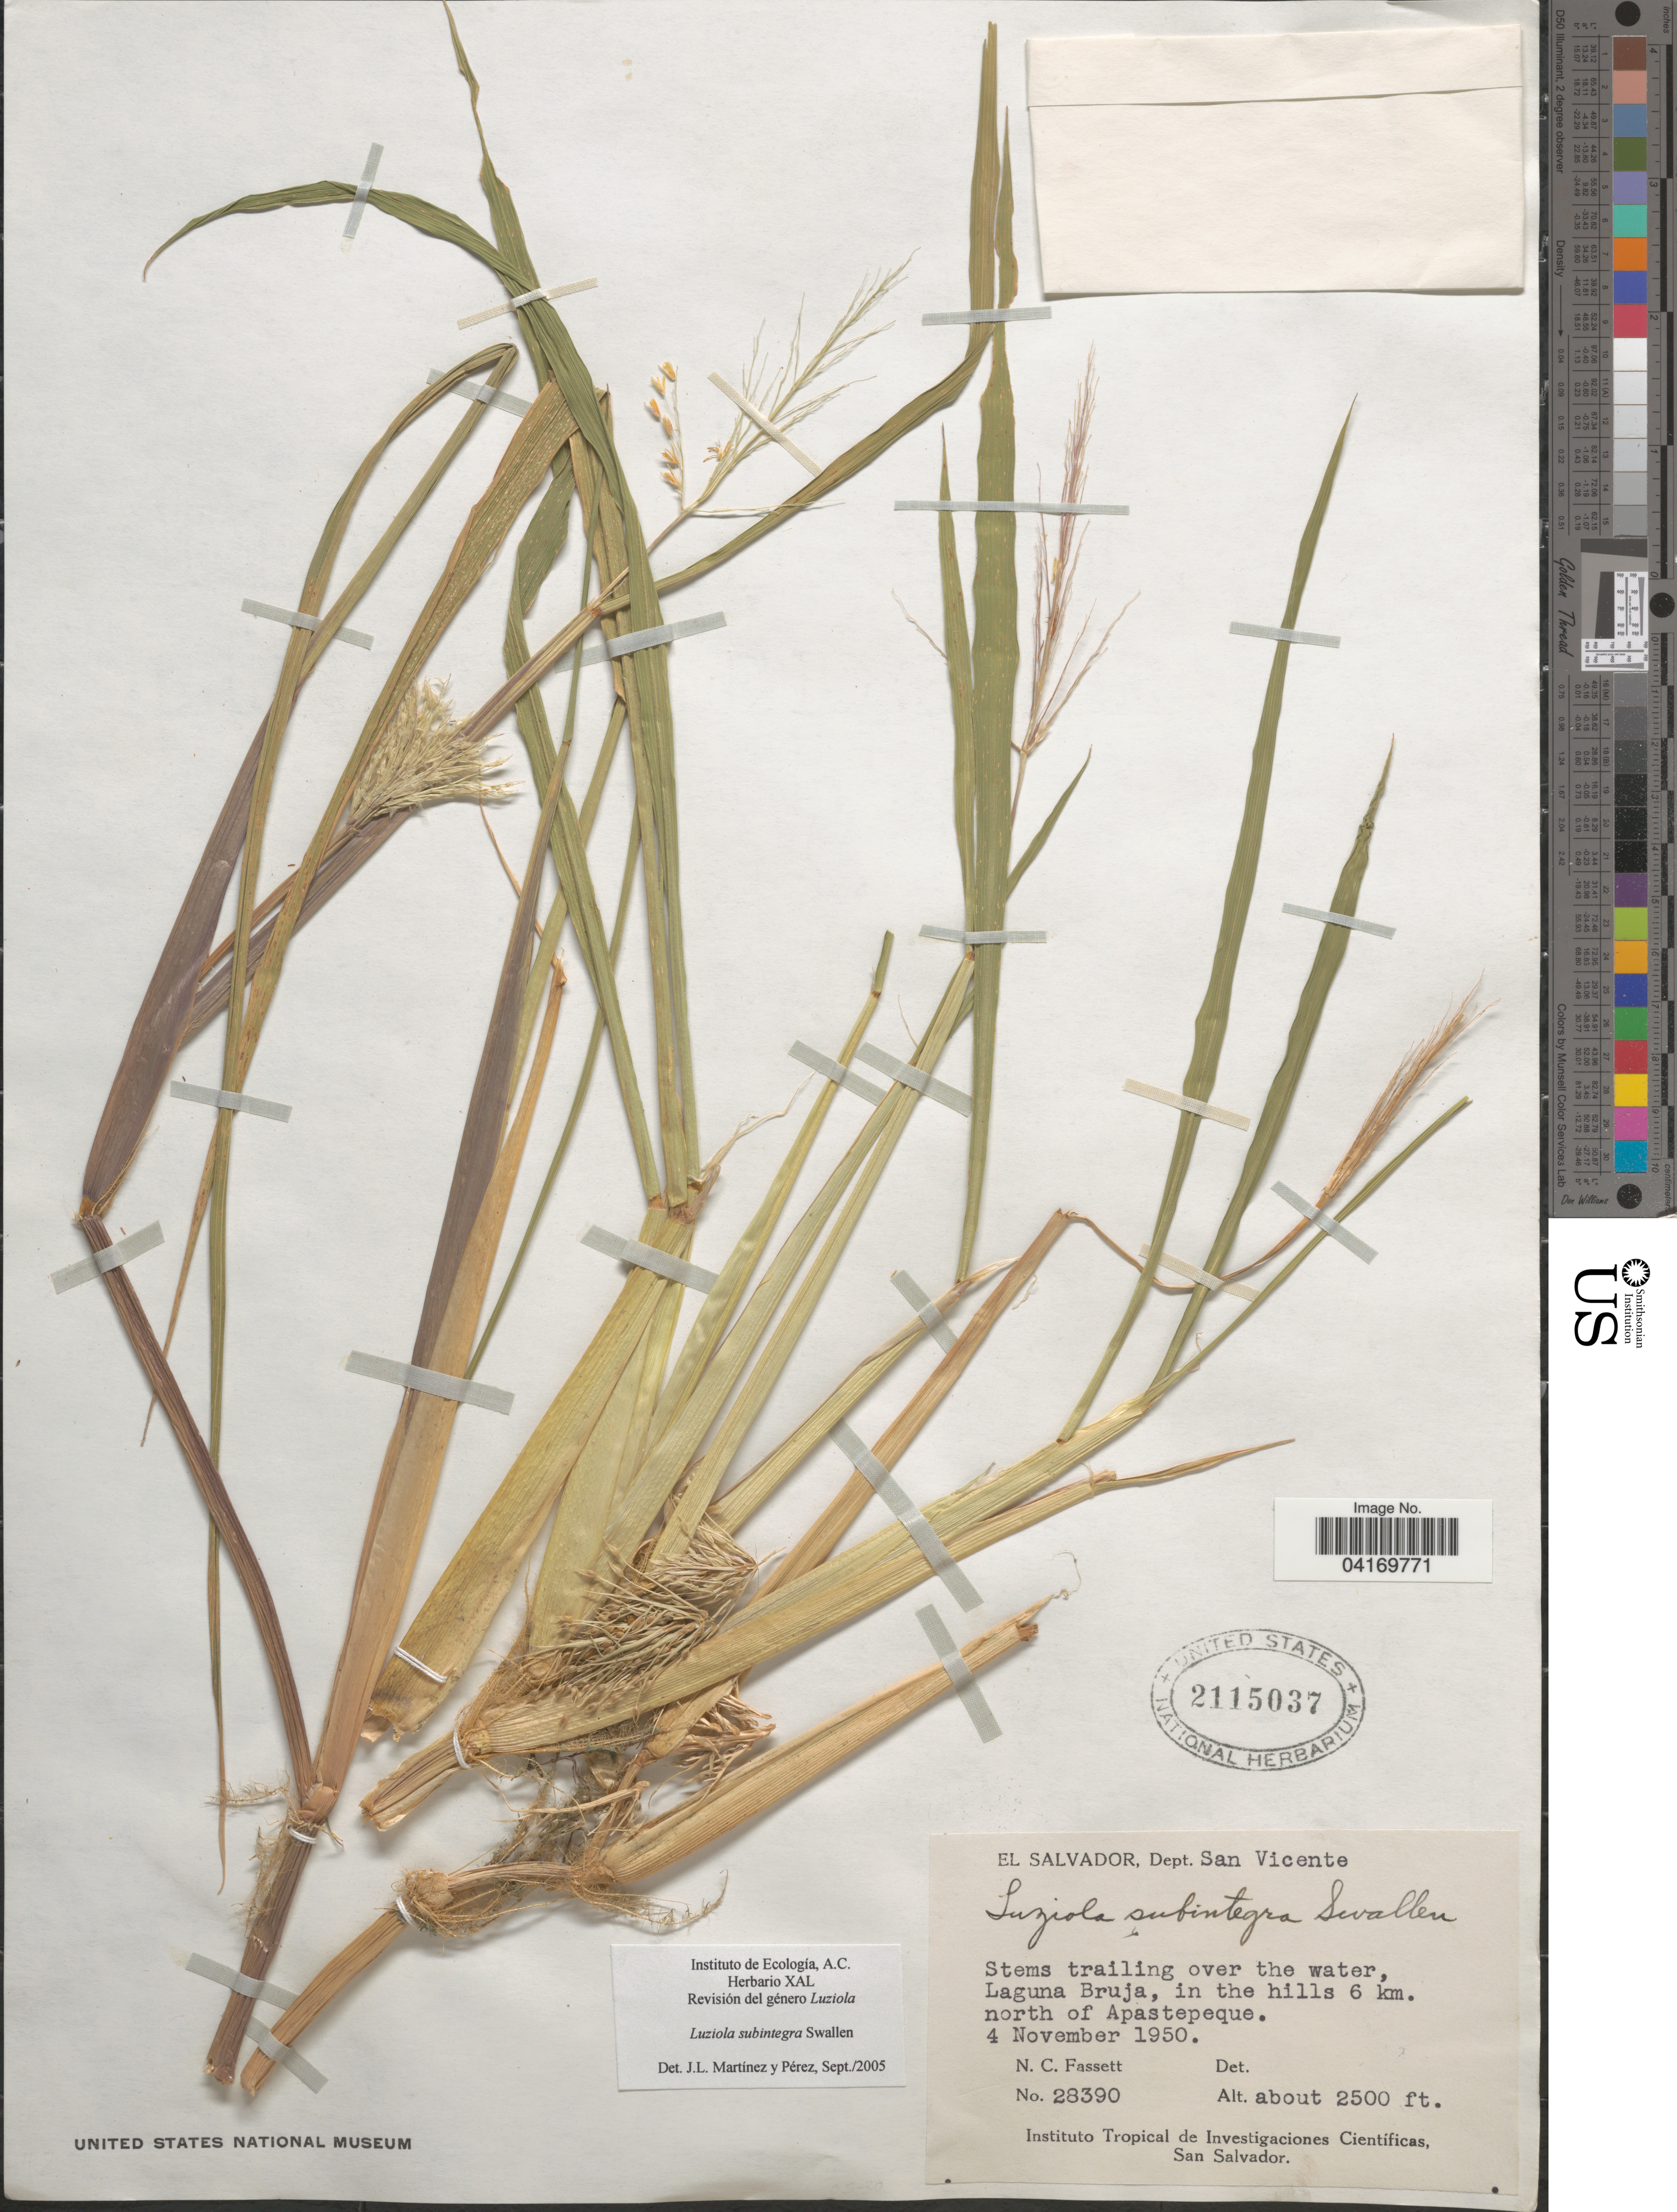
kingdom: Plantae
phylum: Tracheophyta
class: Liliopsida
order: Poales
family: Poaceae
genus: Luziola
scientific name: Luziola subintegra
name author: Swallen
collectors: N. C. Fassett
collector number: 28390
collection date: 1950-11-04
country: El Salvador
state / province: San Vincente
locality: Dept. San Vicente. Laguna Bruja, in the hills 6 km. north of Apastepeque.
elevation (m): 762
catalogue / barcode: US 2115037